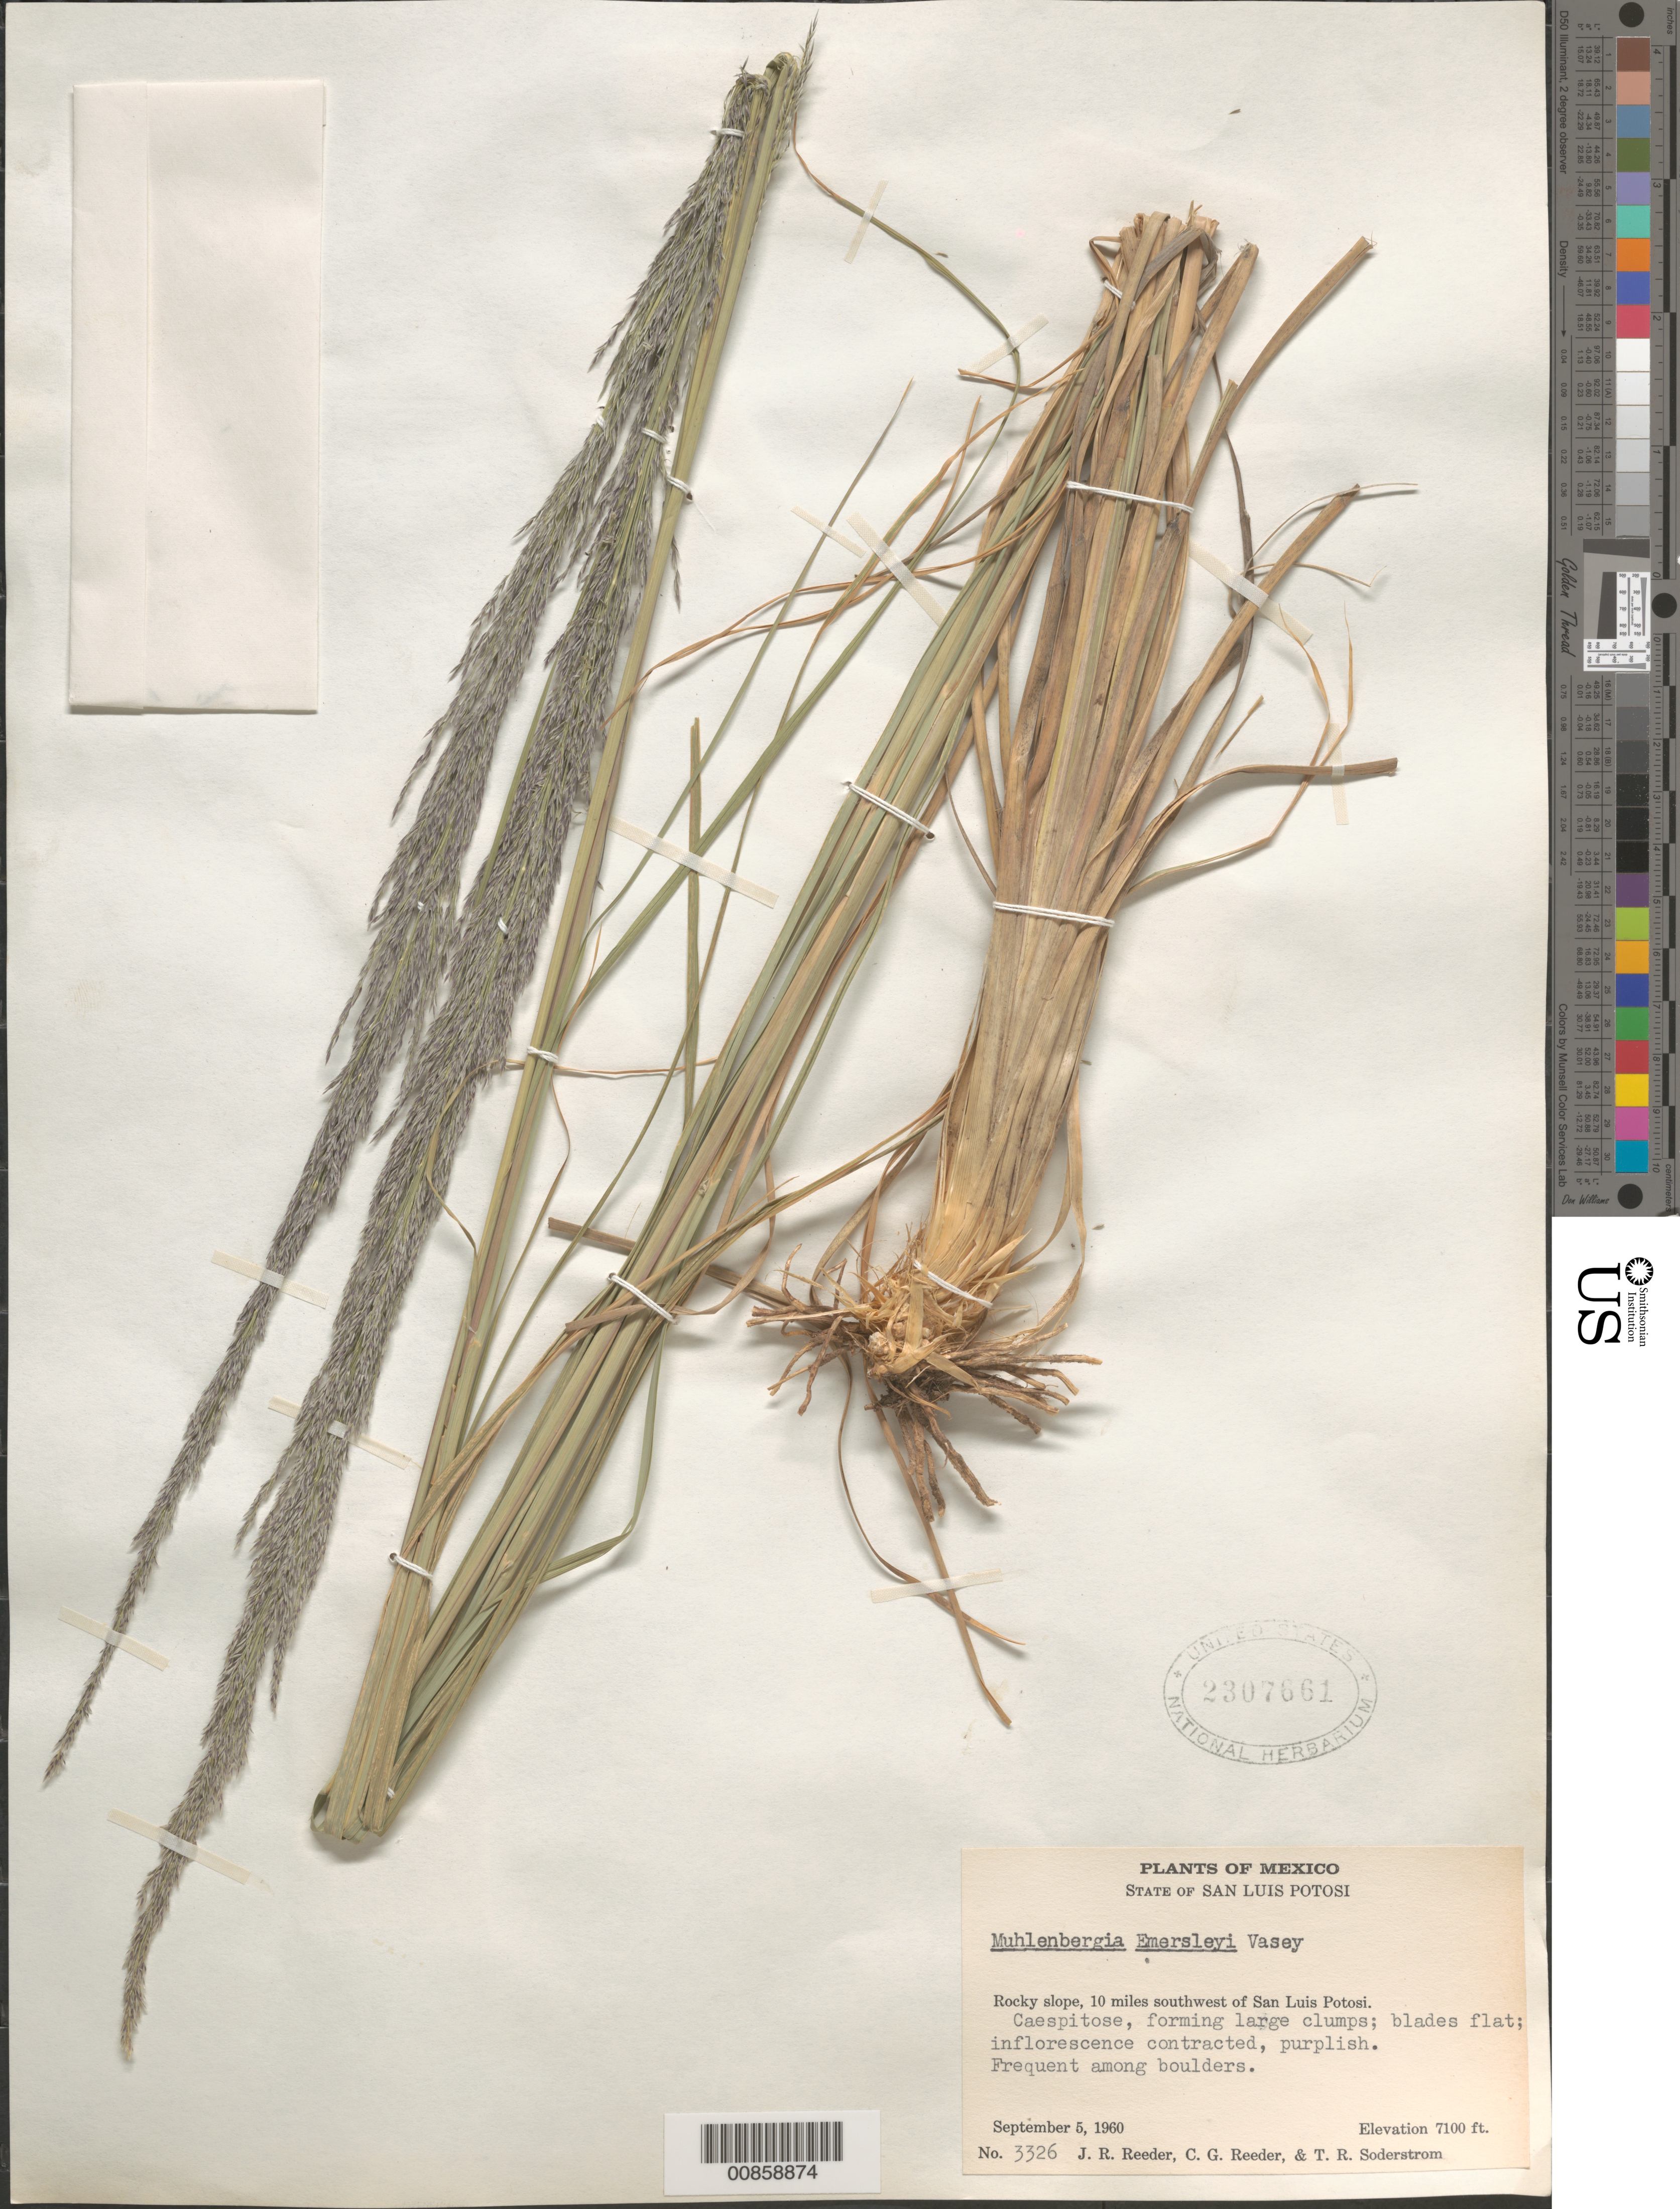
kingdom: Plantae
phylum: Tracheophyta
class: Liliopsida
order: Poales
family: Poaceae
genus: Muhlenbergia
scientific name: Muhlenbergia emersleyi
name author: Vasey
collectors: J. R. Reeder, C. G. Reeder & T. R. Soderstrom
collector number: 3326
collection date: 1960-09-05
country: Mexico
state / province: San Luis Potosí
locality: Rocky slope, 10 miles southwest of San Luis Potosi.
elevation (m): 2164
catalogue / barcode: US 2307661